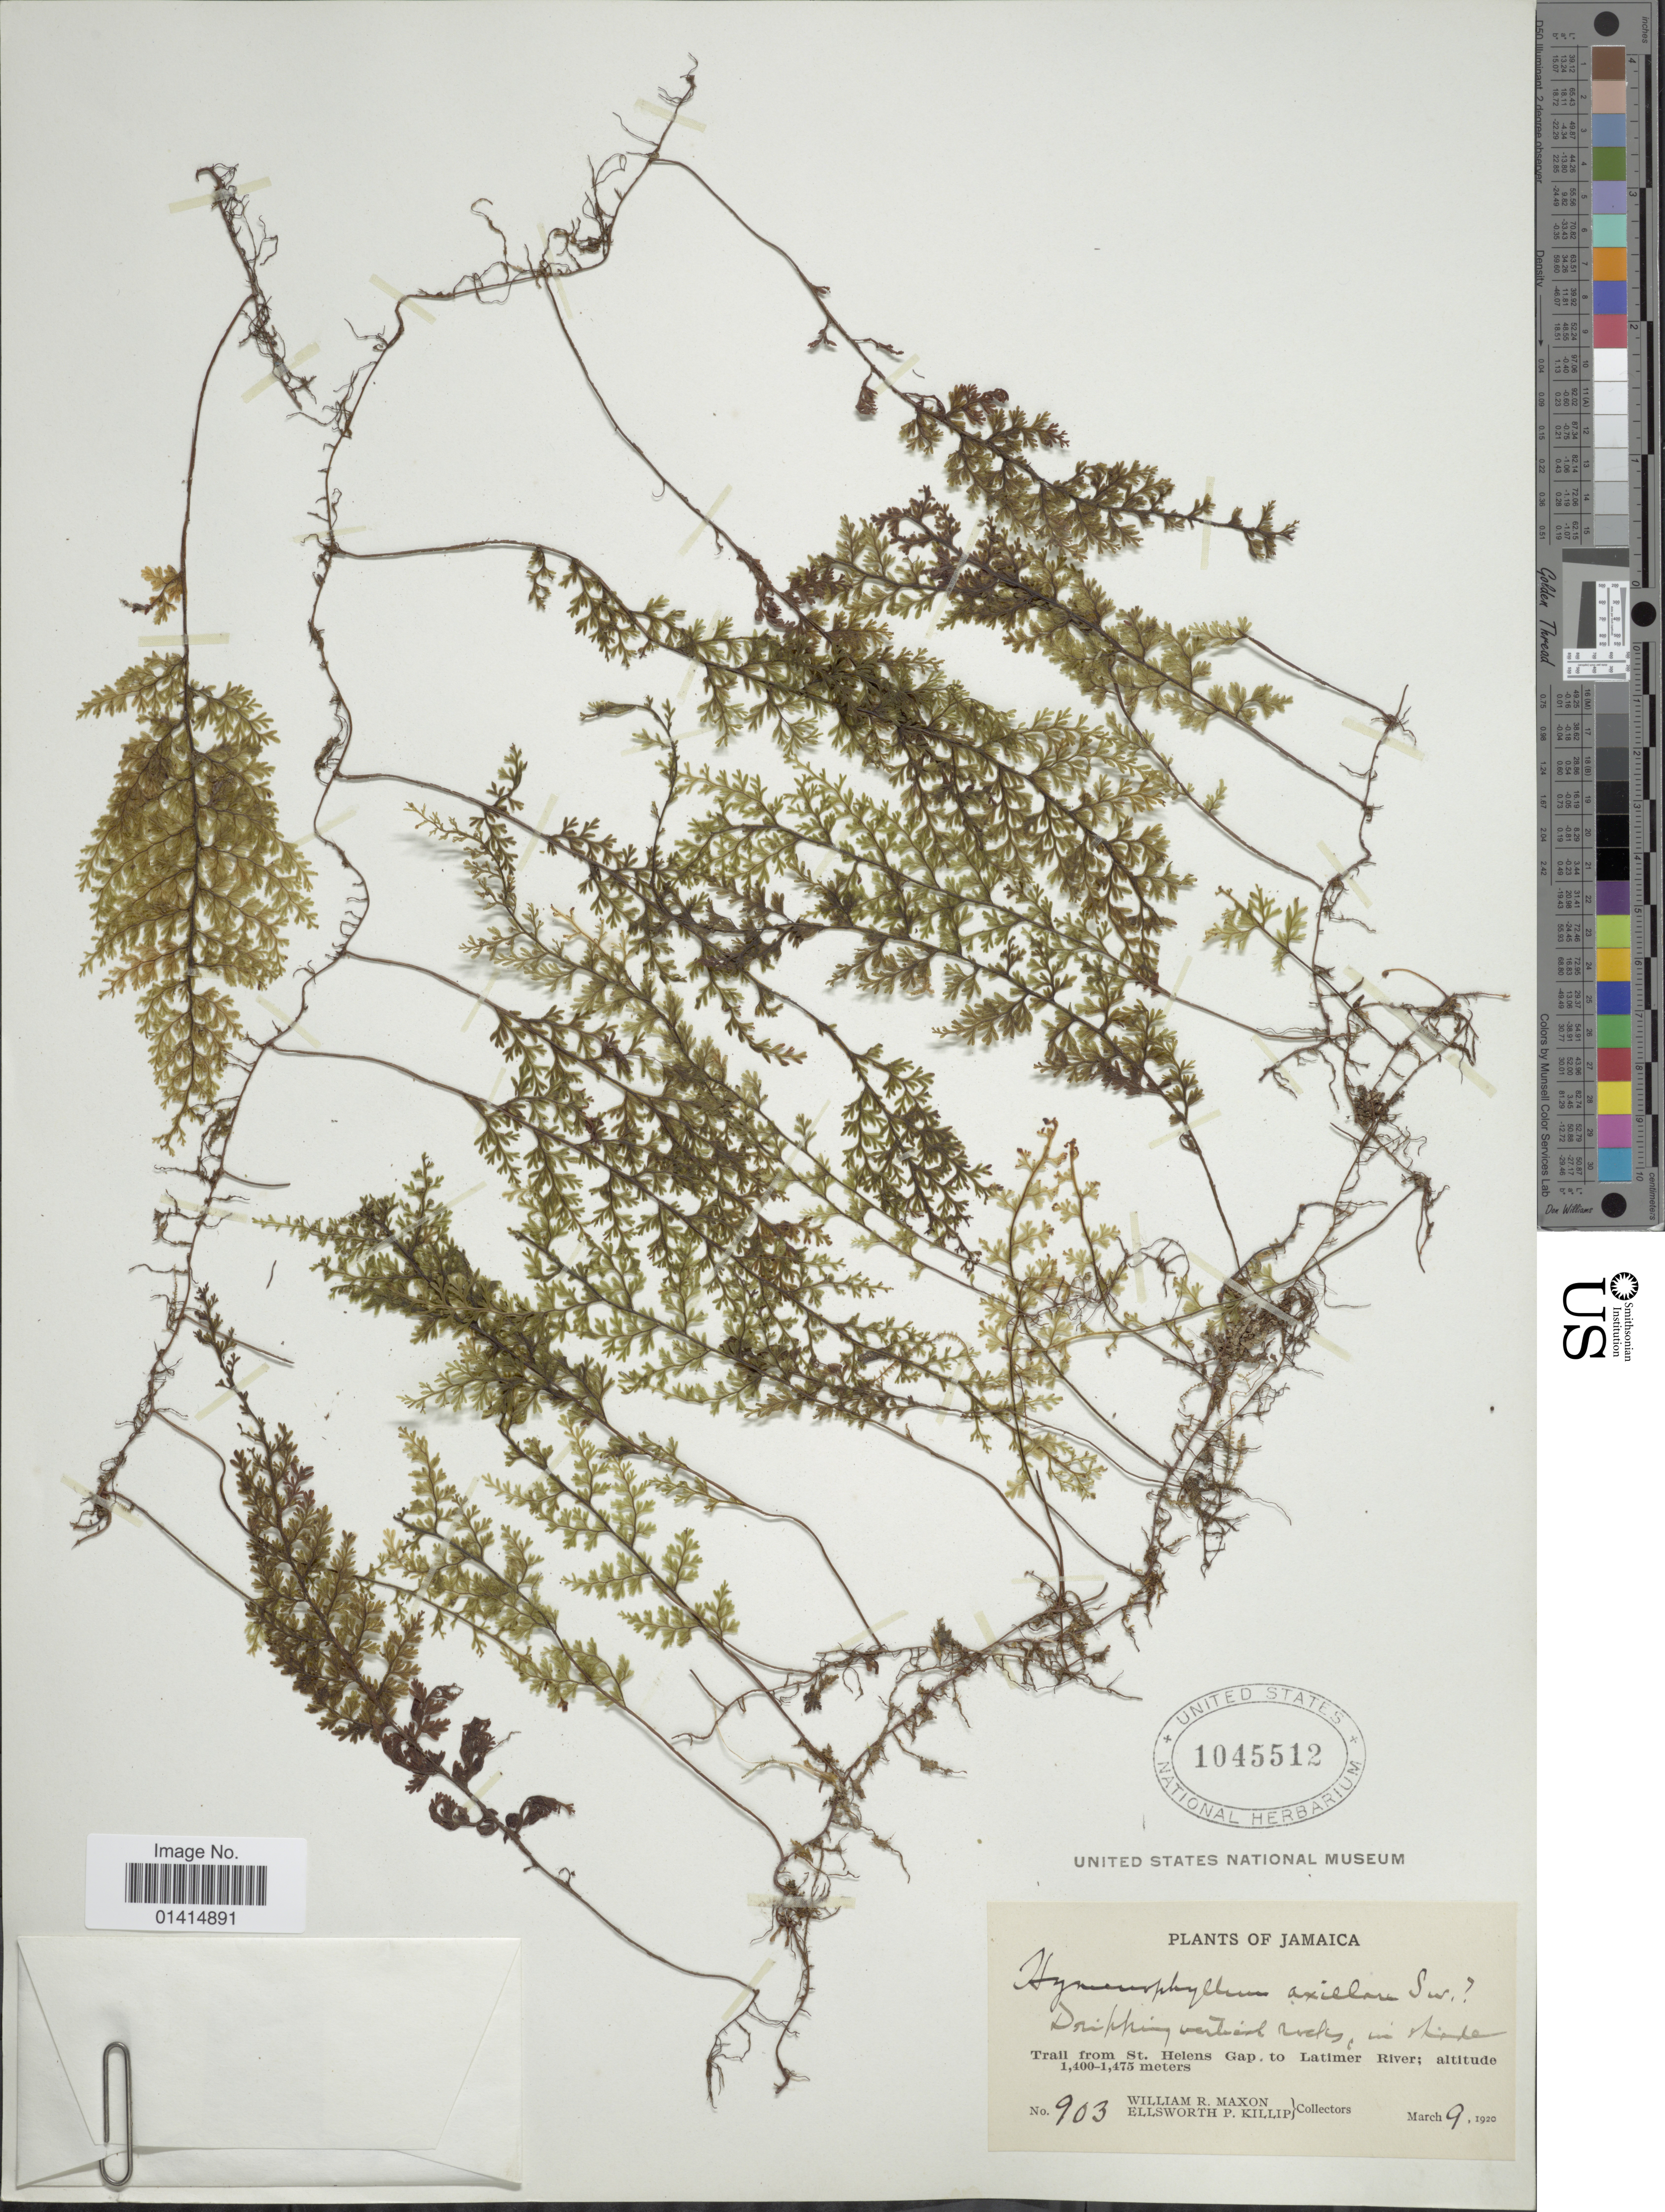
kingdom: Plantae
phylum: Tracheophyta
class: Polypodiopsida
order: Hymenophyllales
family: Hymenophyllaceae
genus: Hymenophyllum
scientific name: Hymenophyllum axillare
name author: Sw.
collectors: W. R. Maxon & E. P. Killip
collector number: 903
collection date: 1920-03-09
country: Jamaica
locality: Trail from St Helens Gap to Latimer River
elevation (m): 1400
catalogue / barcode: US 1045512